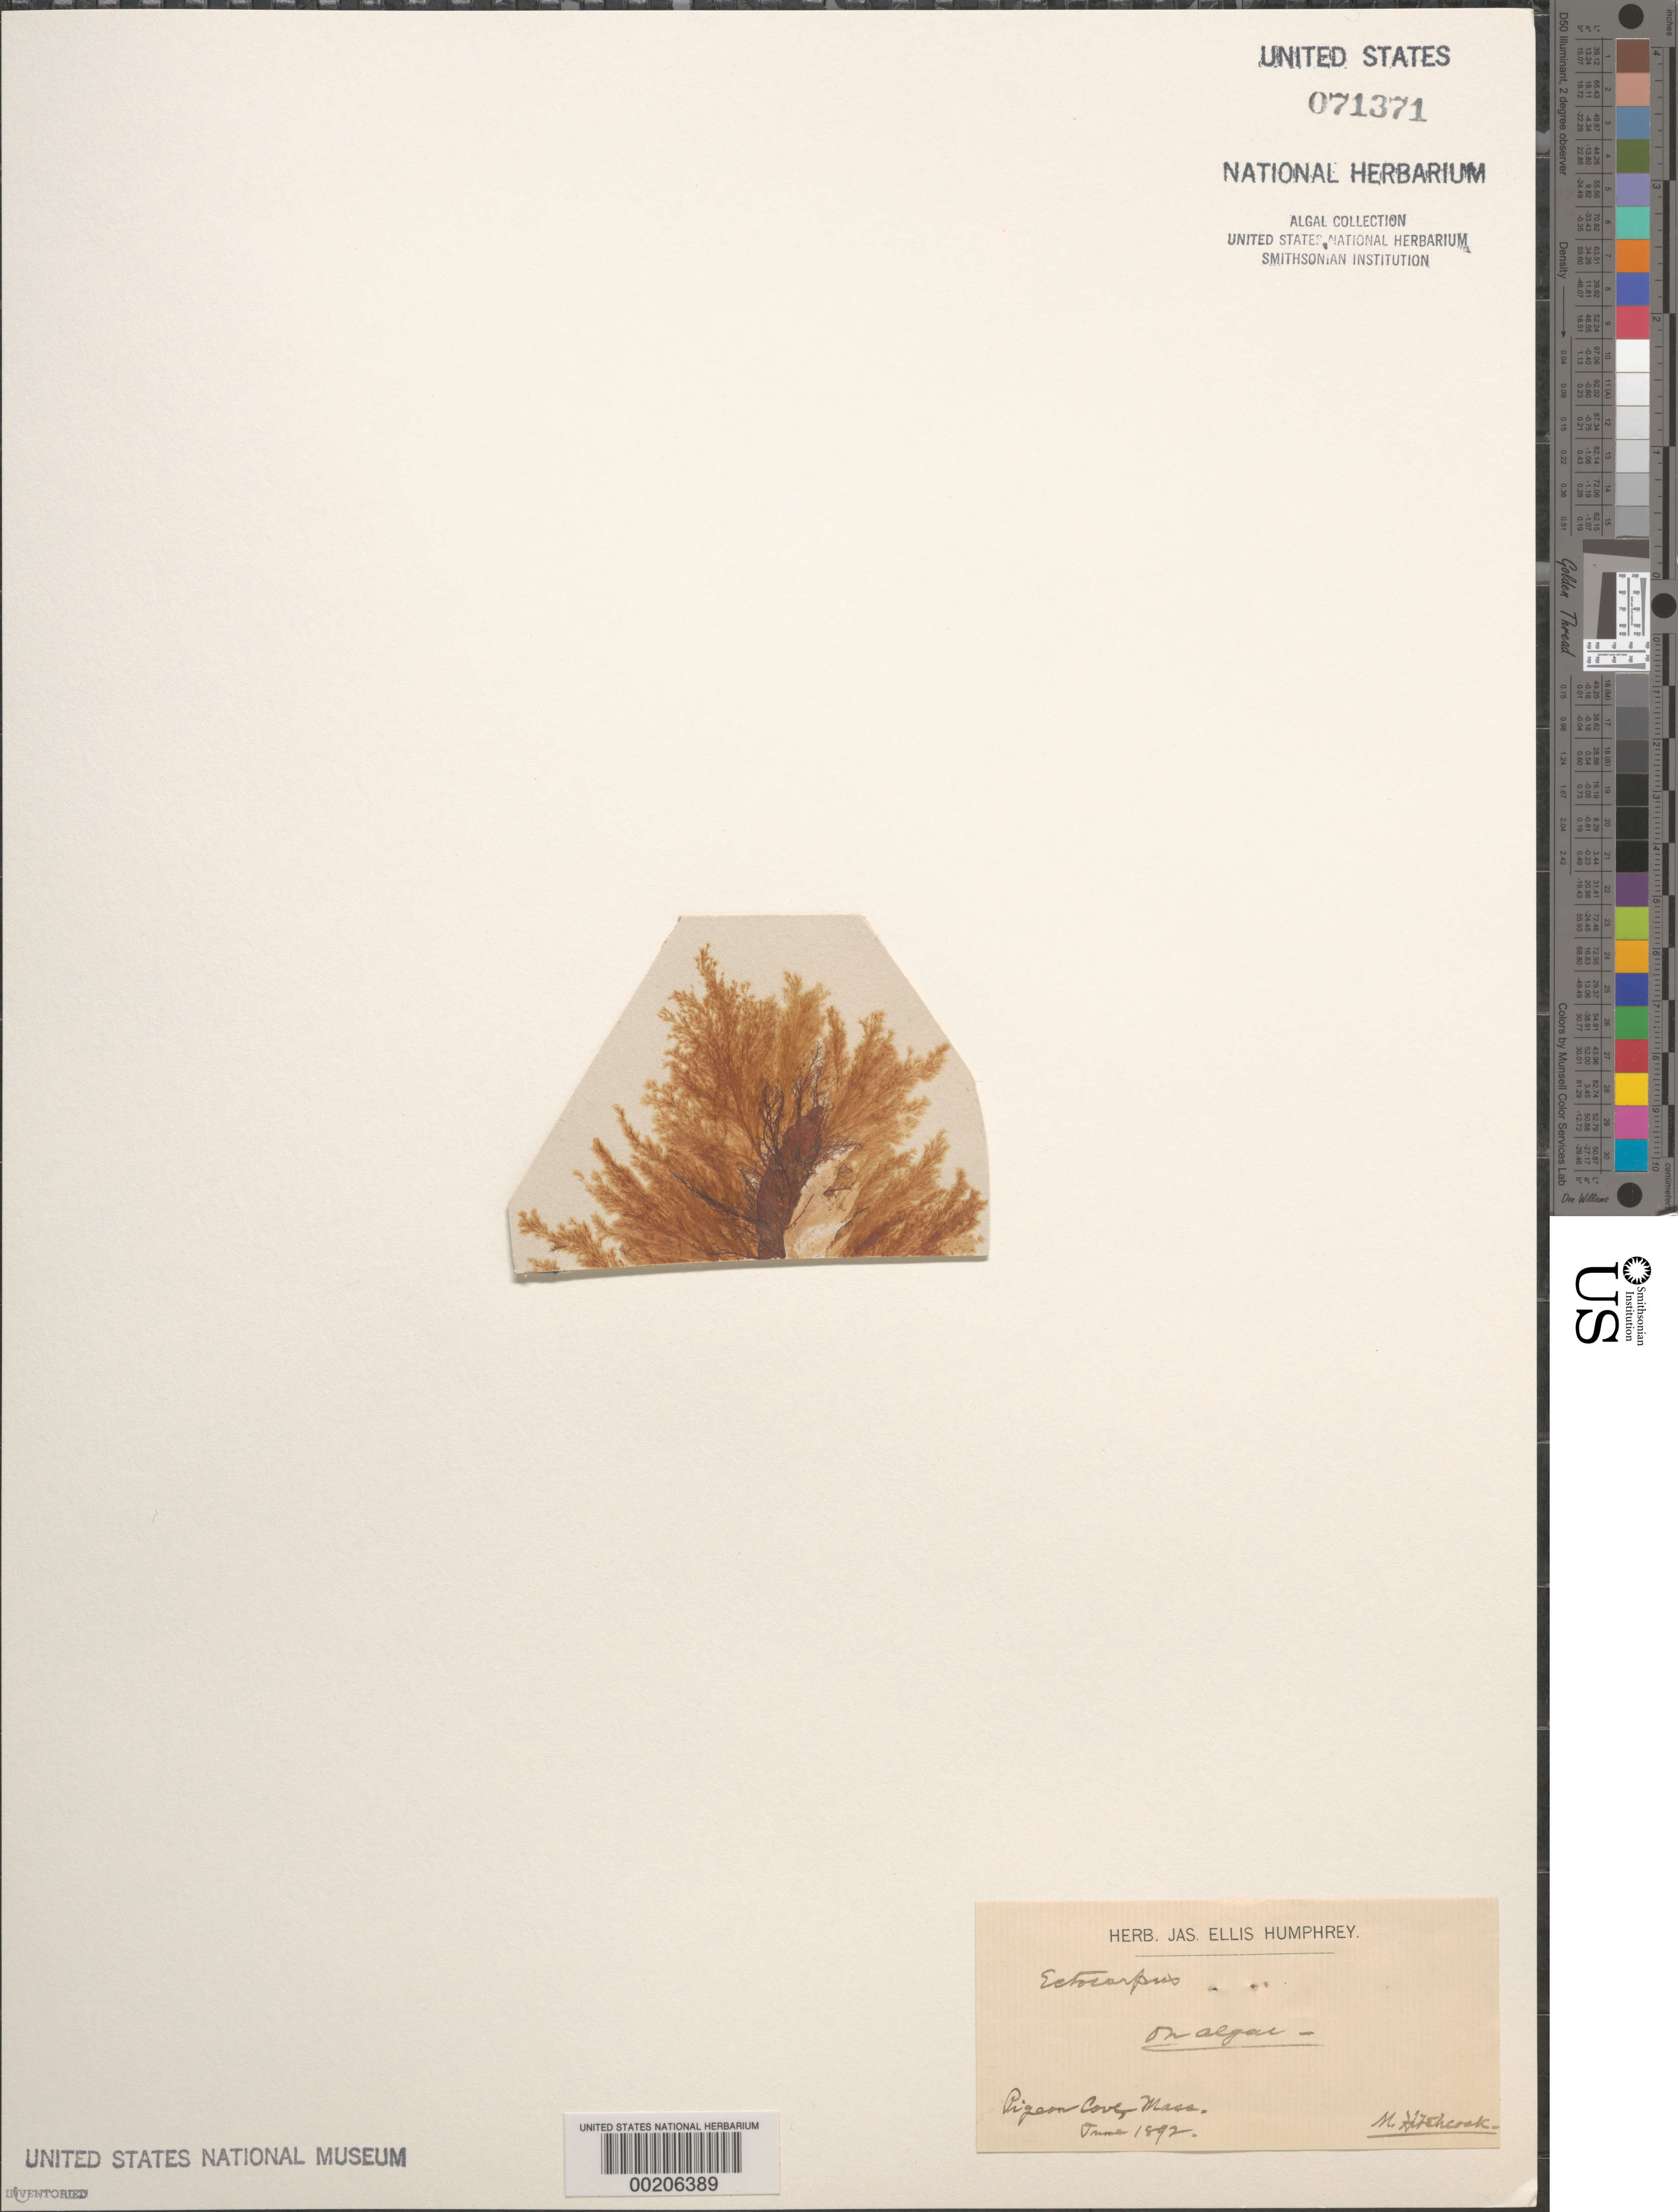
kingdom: Chromista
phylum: Ochrophyta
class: Phaeophyceae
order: Ectocarpales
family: Ectocarpaceae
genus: Ectocarpus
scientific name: Ectocarpus sp.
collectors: M. Hitchcock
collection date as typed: Jun 1892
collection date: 1892-06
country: United States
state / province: Massachusetts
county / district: Essex County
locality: Pigeon Cove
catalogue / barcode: US 71371